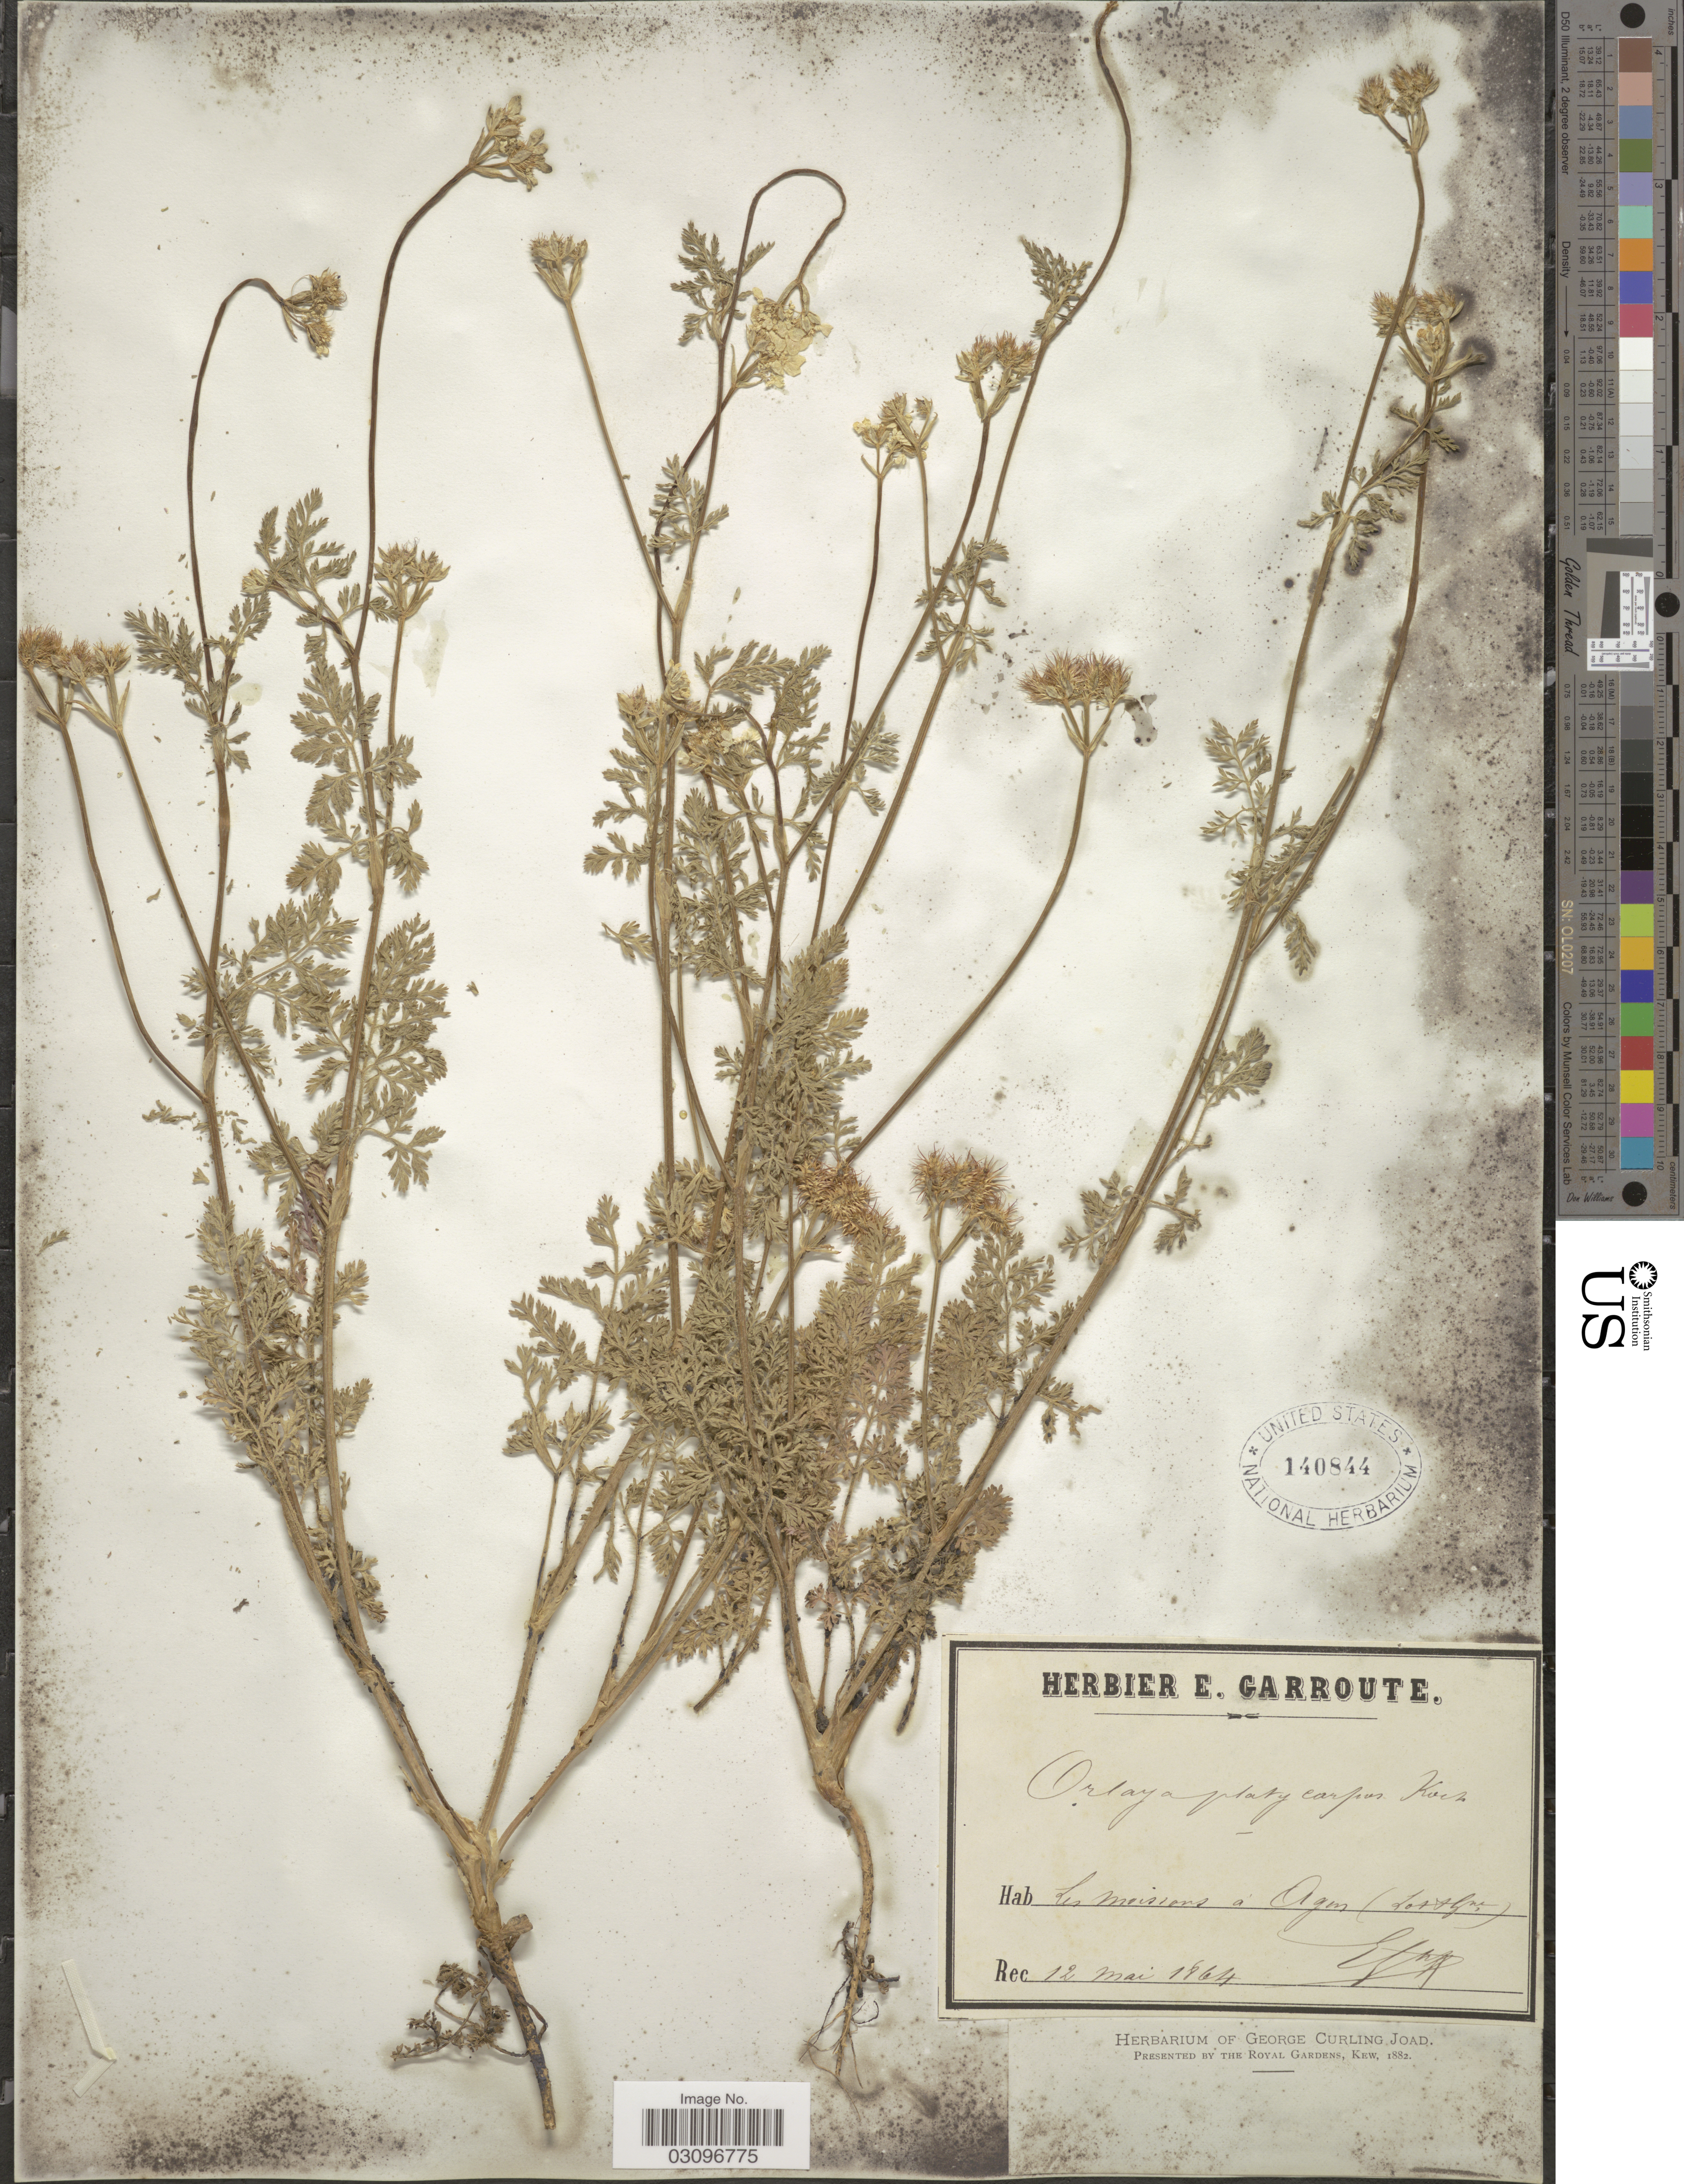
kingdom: Plantae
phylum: Tracheophyta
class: Magnoliopsida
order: Apiales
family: Apiaceae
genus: Daucus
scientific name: Daucus platycarpos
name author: Scop.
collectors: ex herb. E. Garroute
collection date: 1864-05-12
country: France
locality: Les moissons a Agen (Lot & Gne).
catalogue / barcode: US 140844